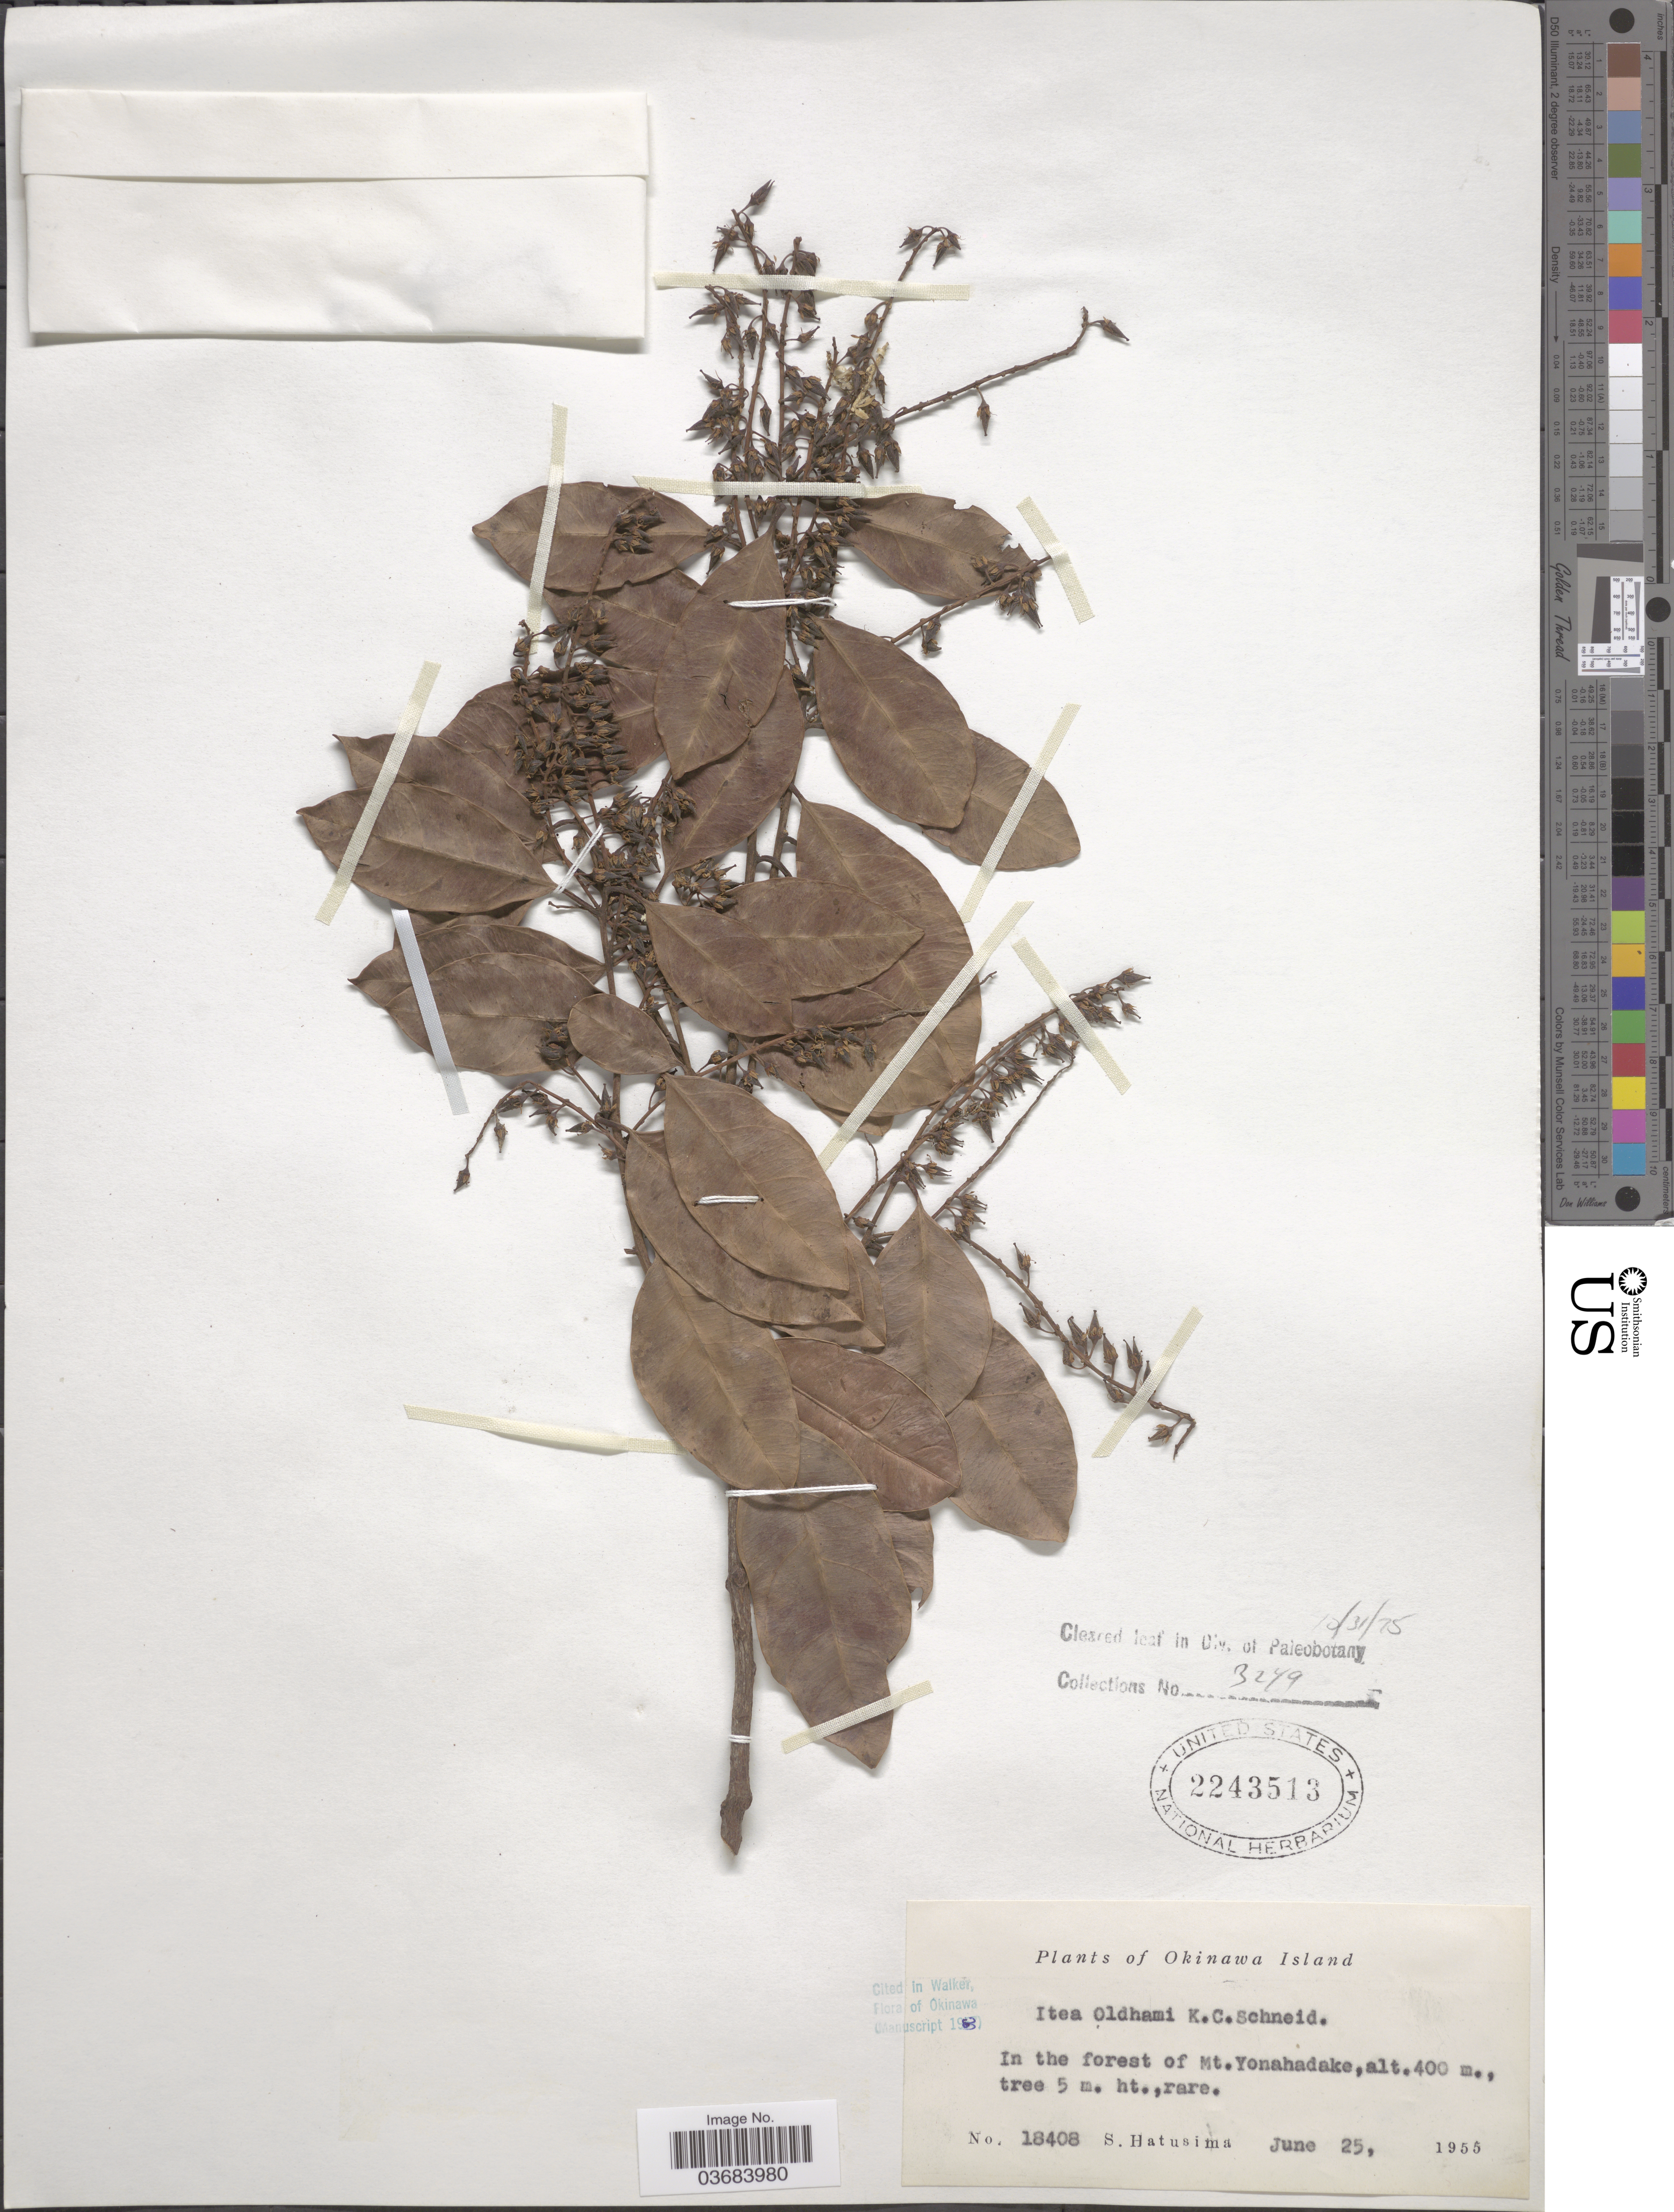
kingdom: Plantae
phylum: Tracheophyta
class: Magnoliopsida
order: Saxifragales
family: Iteaceae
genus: Itea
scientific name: Itea oldhamii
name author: C.K. Schneid.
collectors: S. Hatusima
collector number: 18408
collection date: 1955-06-25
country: Japan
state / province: Okinawa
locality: Okinawa Island. In the forest of Mt. Yonahadake.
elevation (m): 400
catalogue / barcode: US 2243513